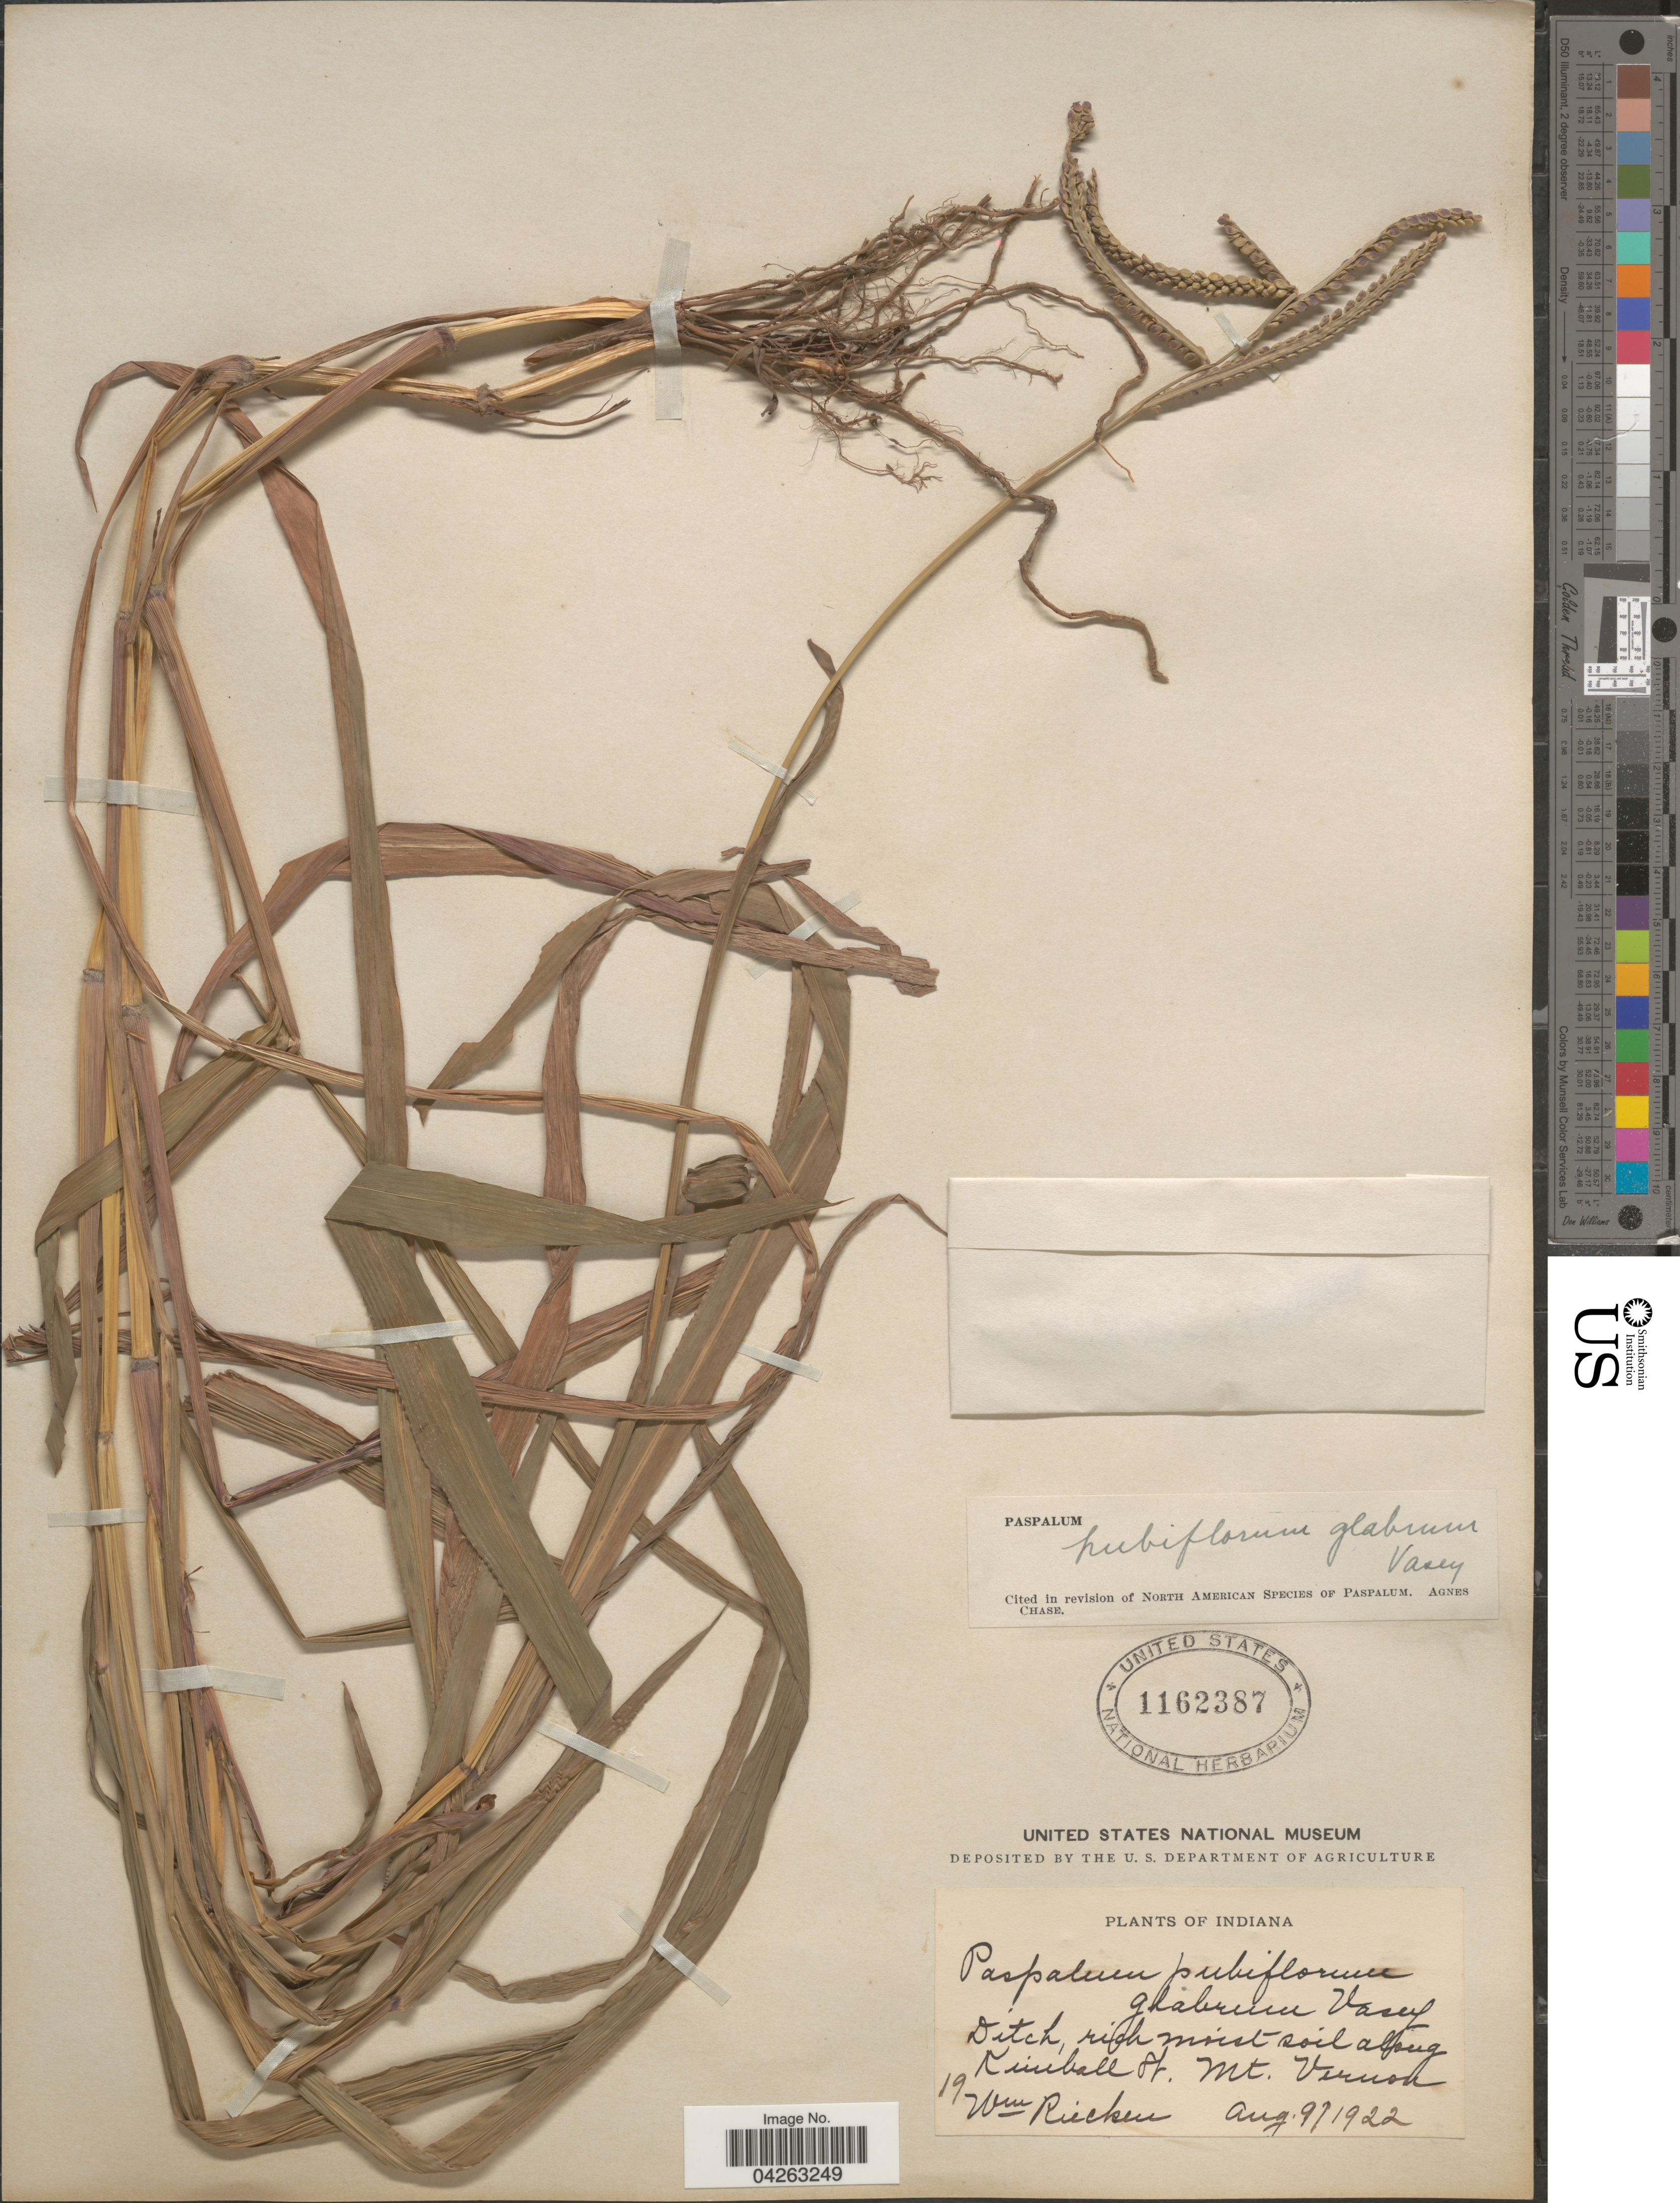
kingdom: Plantae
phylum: Tracheophyta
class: Liliopsida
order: Poales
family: Poaceae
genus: Paspalum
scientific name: Paspalum pubiflorum var. glabrum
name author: Vasey ex Scribn.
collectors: W. Riecken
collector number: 19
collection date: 1922-08-09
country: United States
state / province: Indiana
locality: Ditch, rich moist soil along Kimball, St. Mt. Vernon.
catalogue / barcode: US 1162387